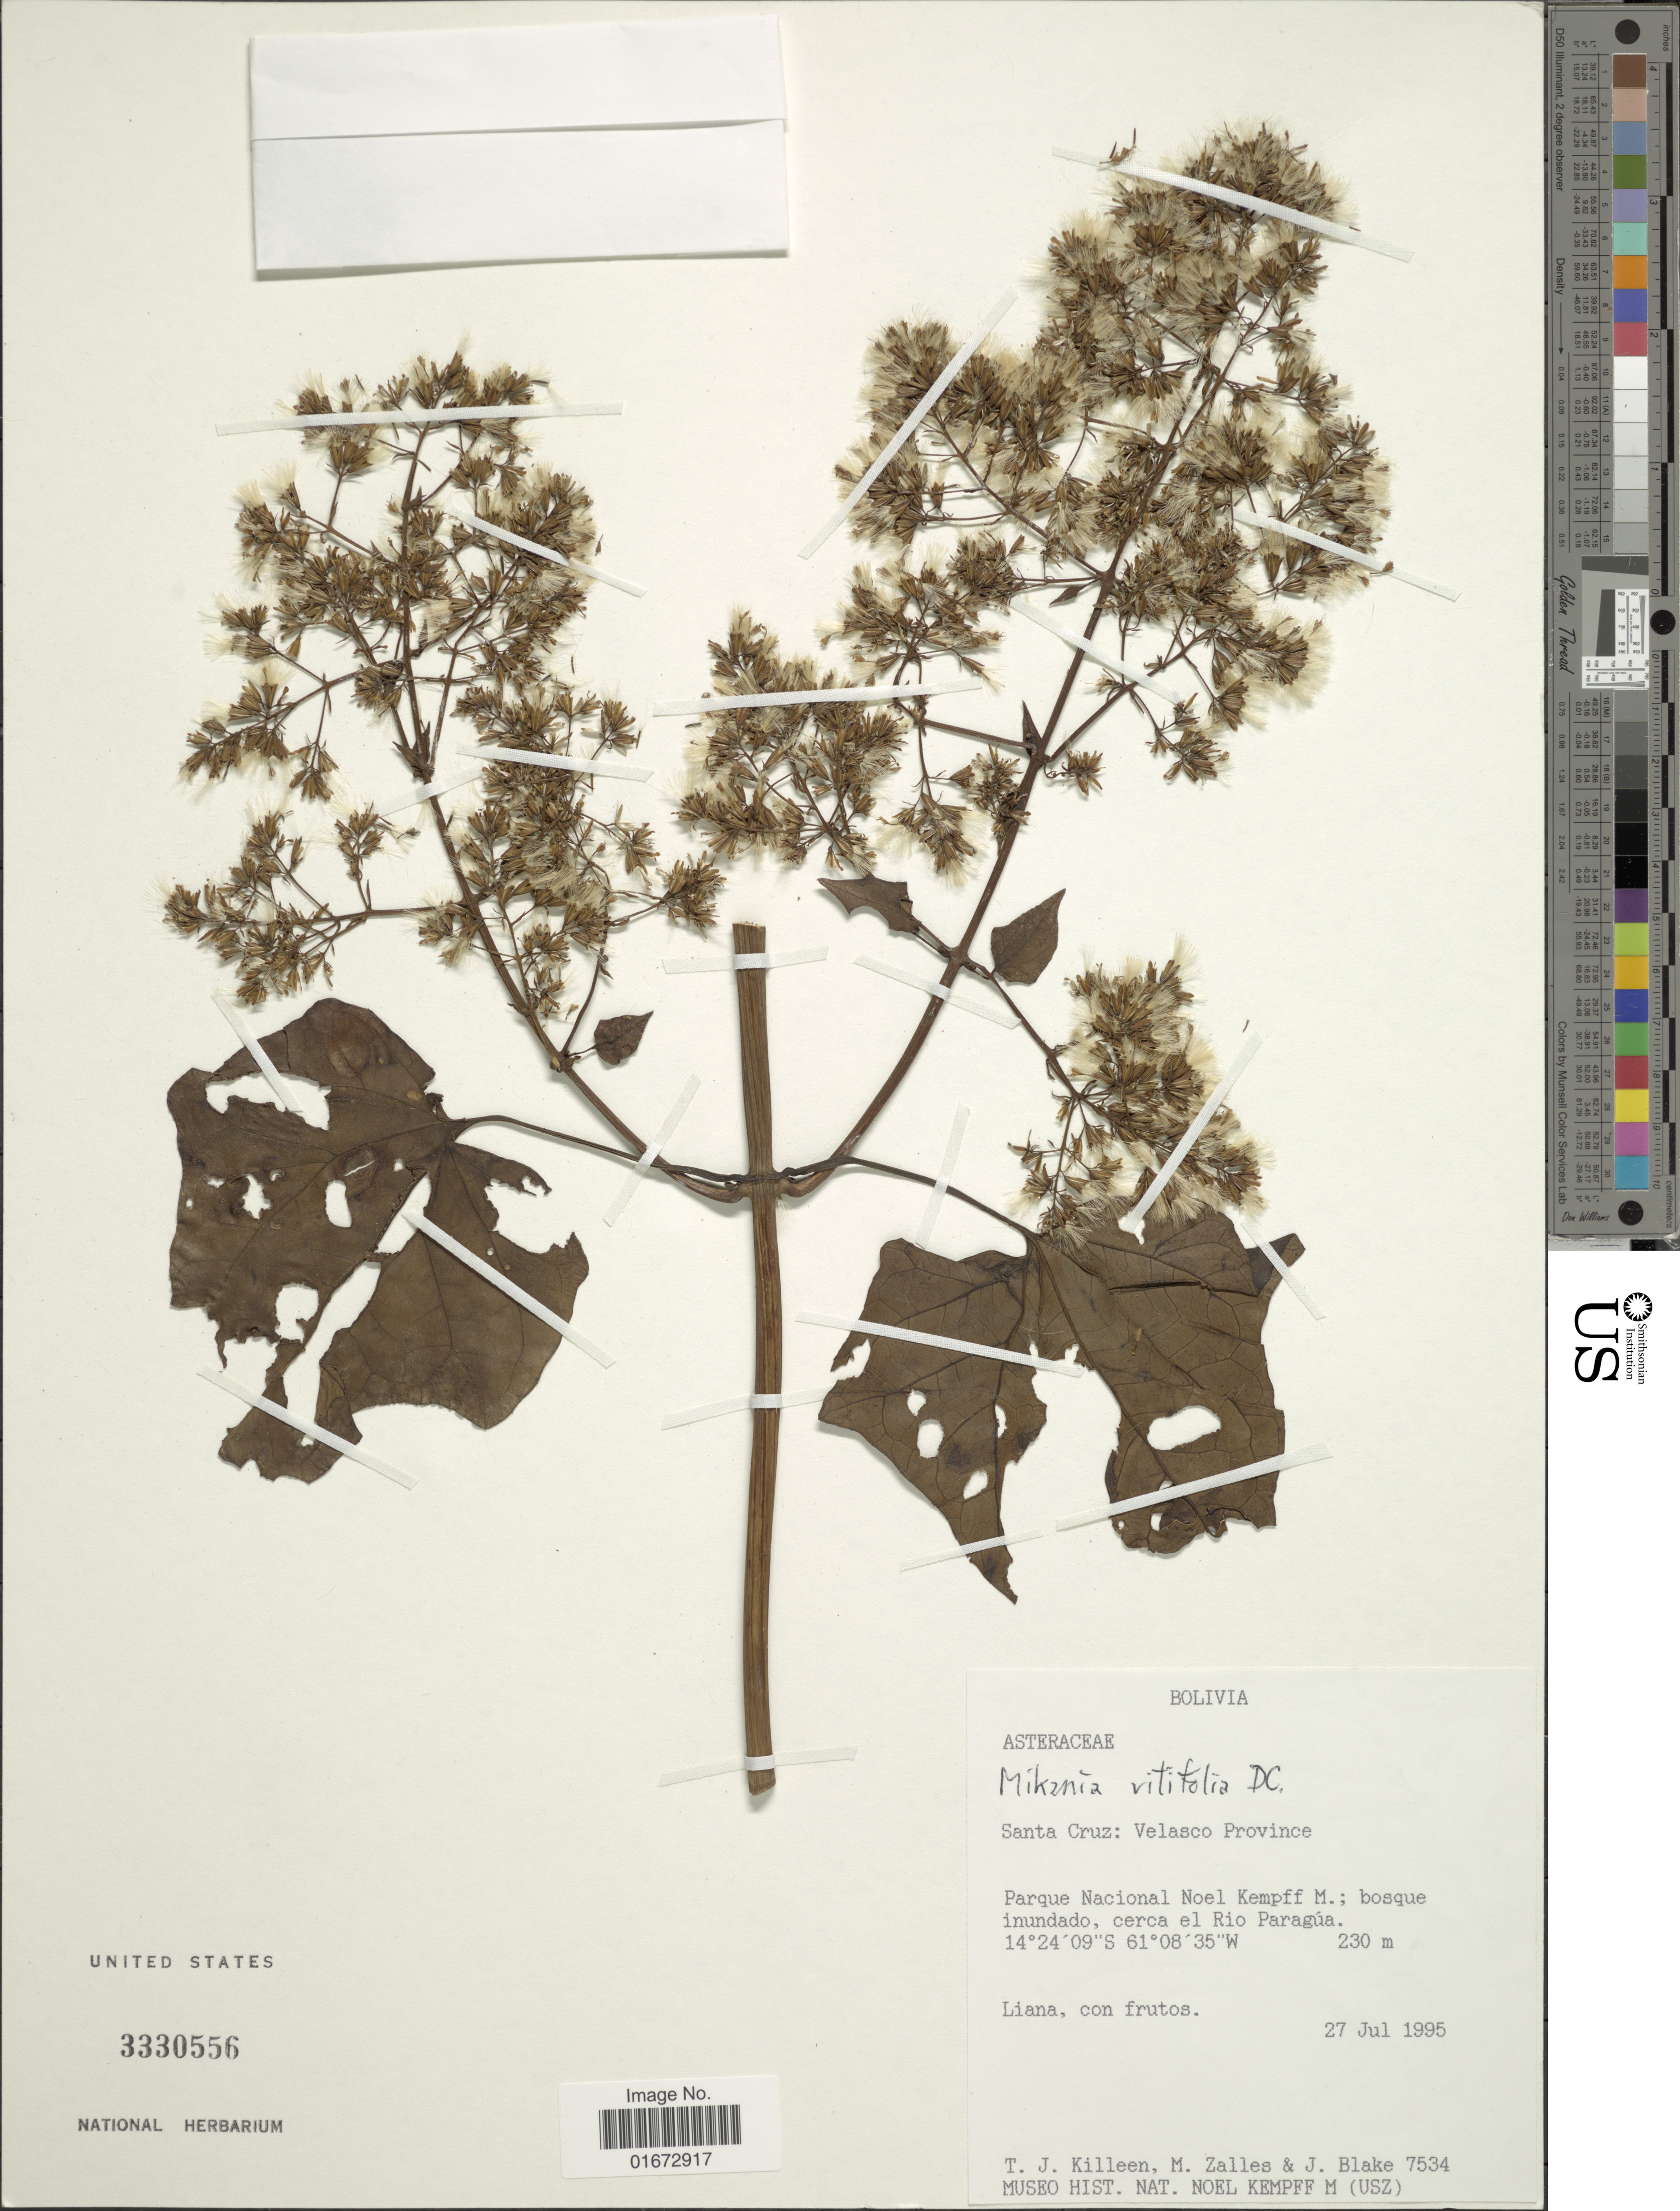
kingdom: Plantae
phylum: Tracheophyta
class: Magnoliopsida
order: Asterales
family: Asteraceae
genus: Mikania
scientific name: Mikania vitifolia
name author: DC.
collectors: T. J. Killeen, M. Zalles & J. Blake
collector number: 7534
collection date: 1995-07-27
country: Bolivia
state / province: Santa Cruz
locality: Santa Cruz: Velasco Province. Parque Nacional Noel Kempff M.; bosque inundado, cerca el Rio Paragúa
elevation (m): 230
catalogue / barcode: US 3330556